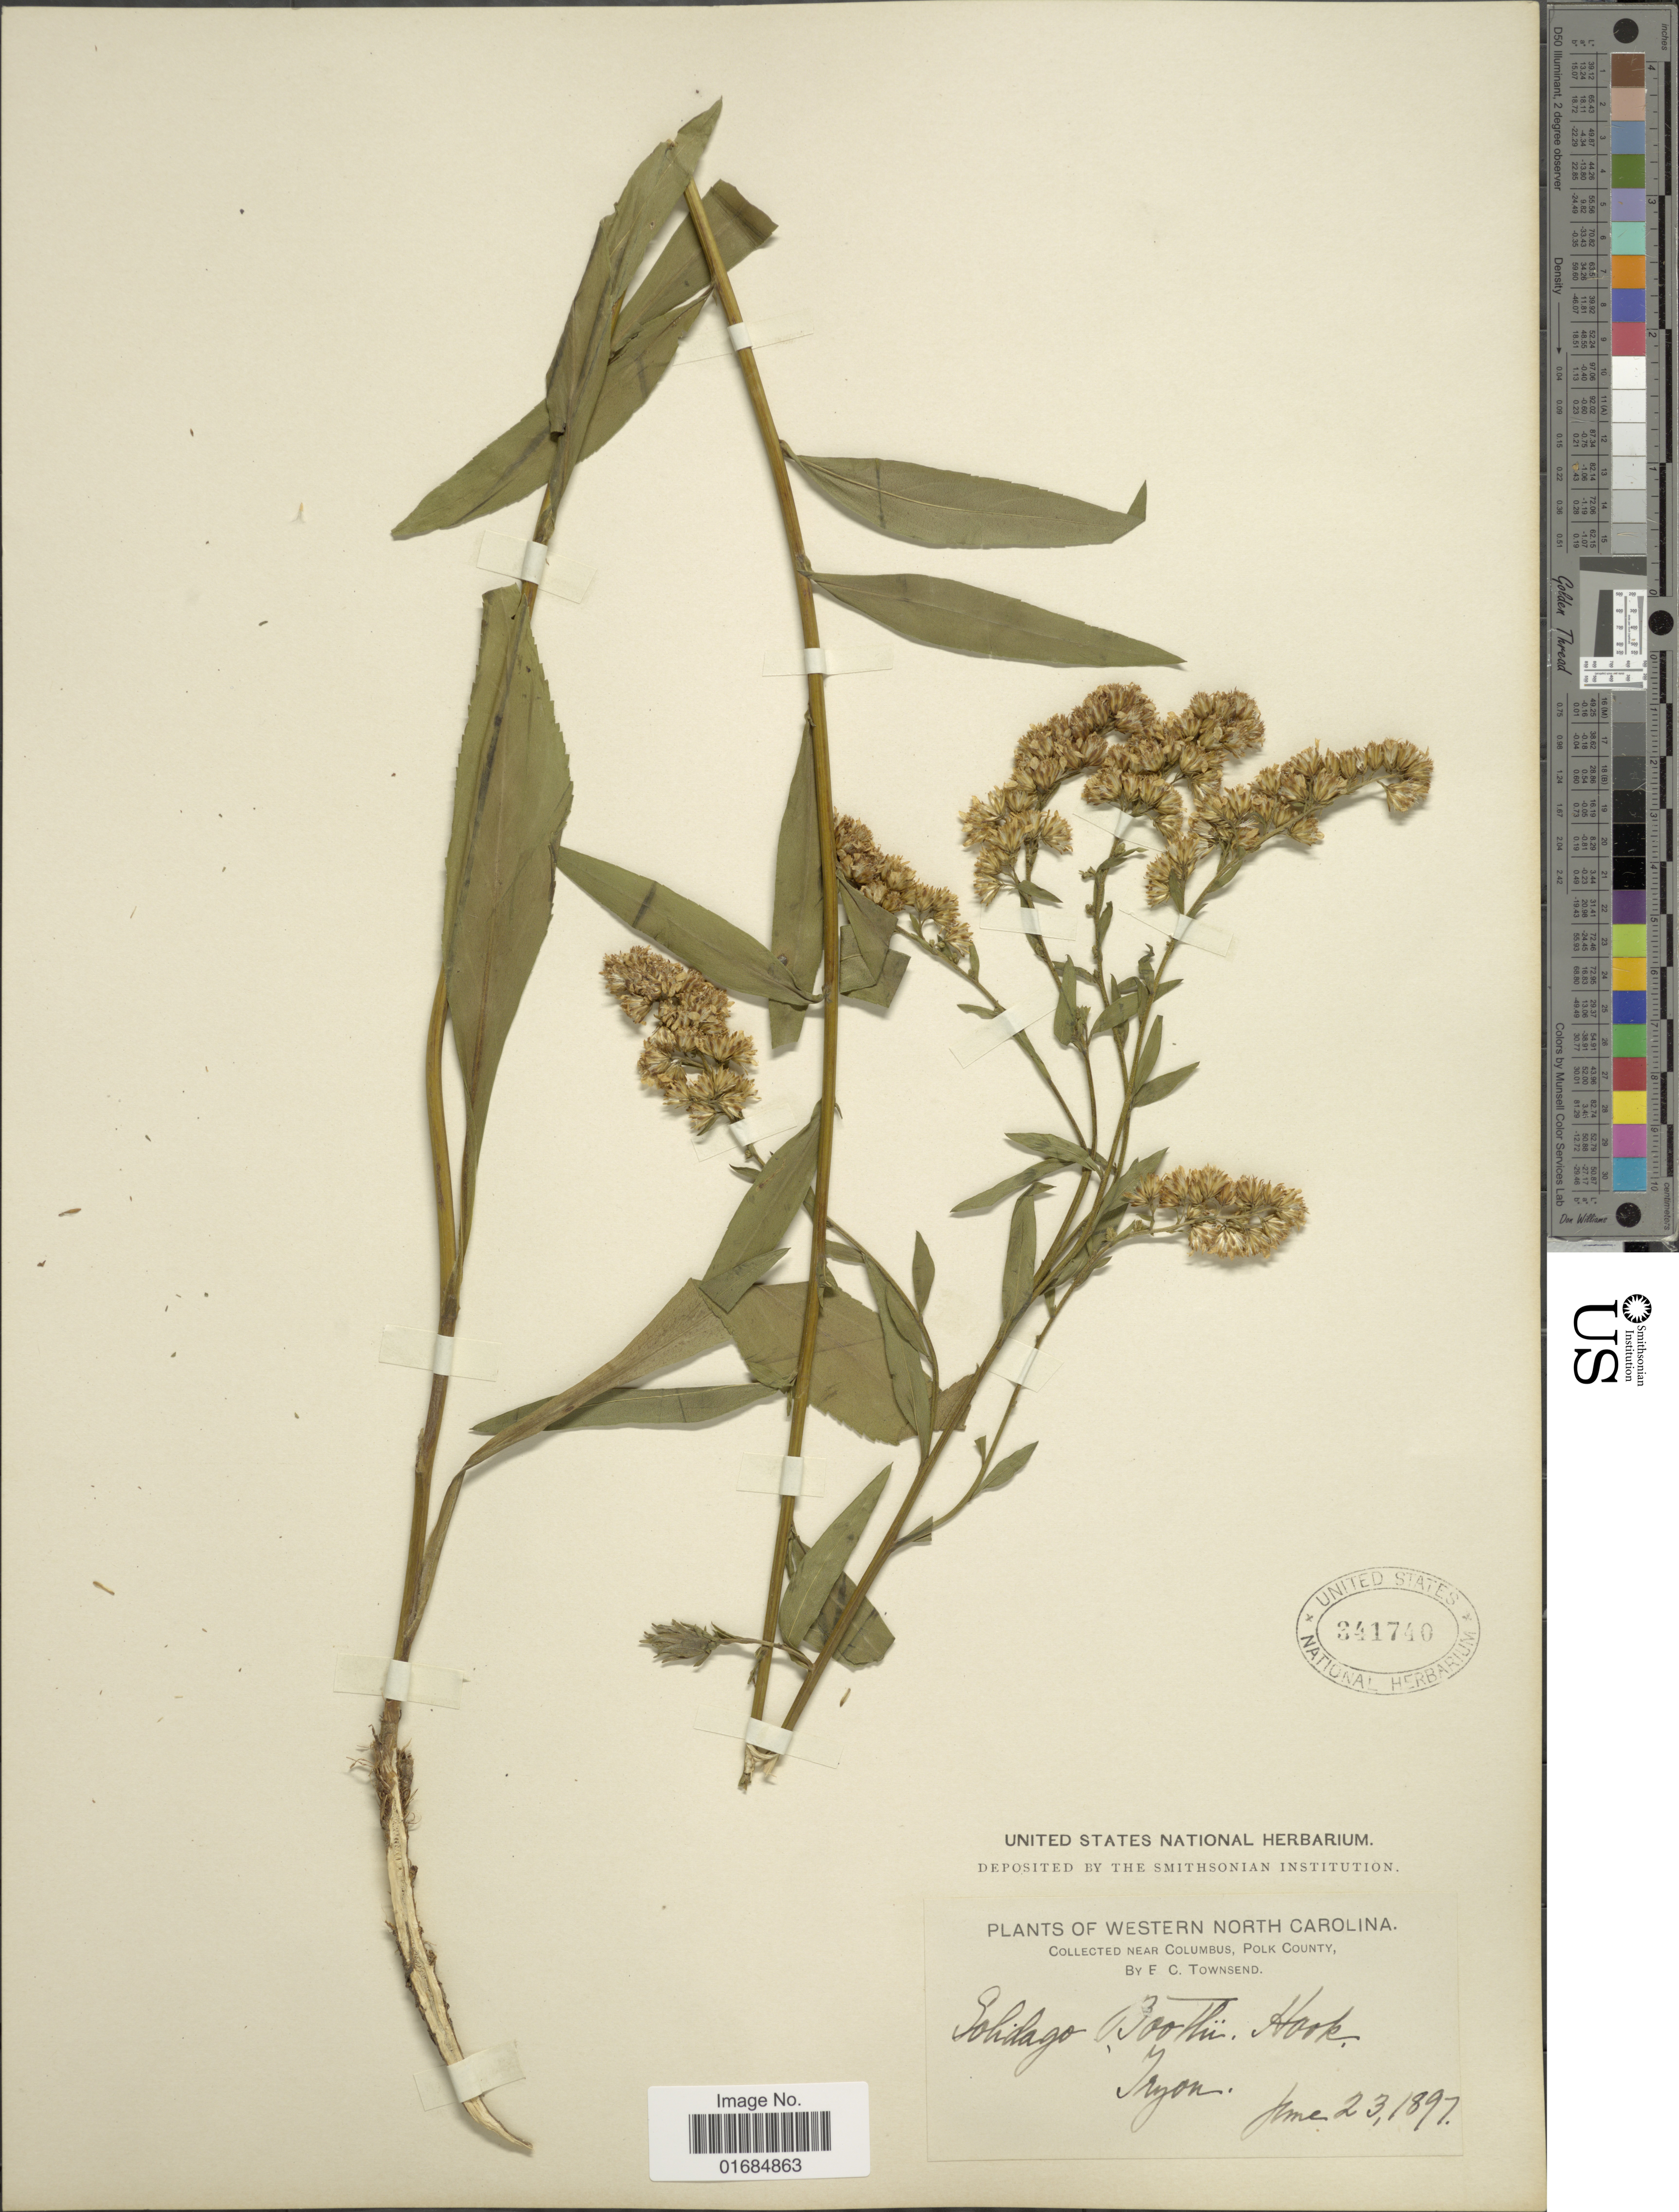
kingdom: Plantae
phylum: Tracheophyta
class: Magnoliopsida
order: Asterales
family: Asteraceae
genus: Solidago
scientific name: Solidago boottii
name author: Hook.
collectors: E. C. Townsend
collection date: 1897-06-23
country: United States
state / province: North Carolina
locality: Western North Carolina, near Columbus, Polk County, Tryon.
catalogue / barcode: US 341740